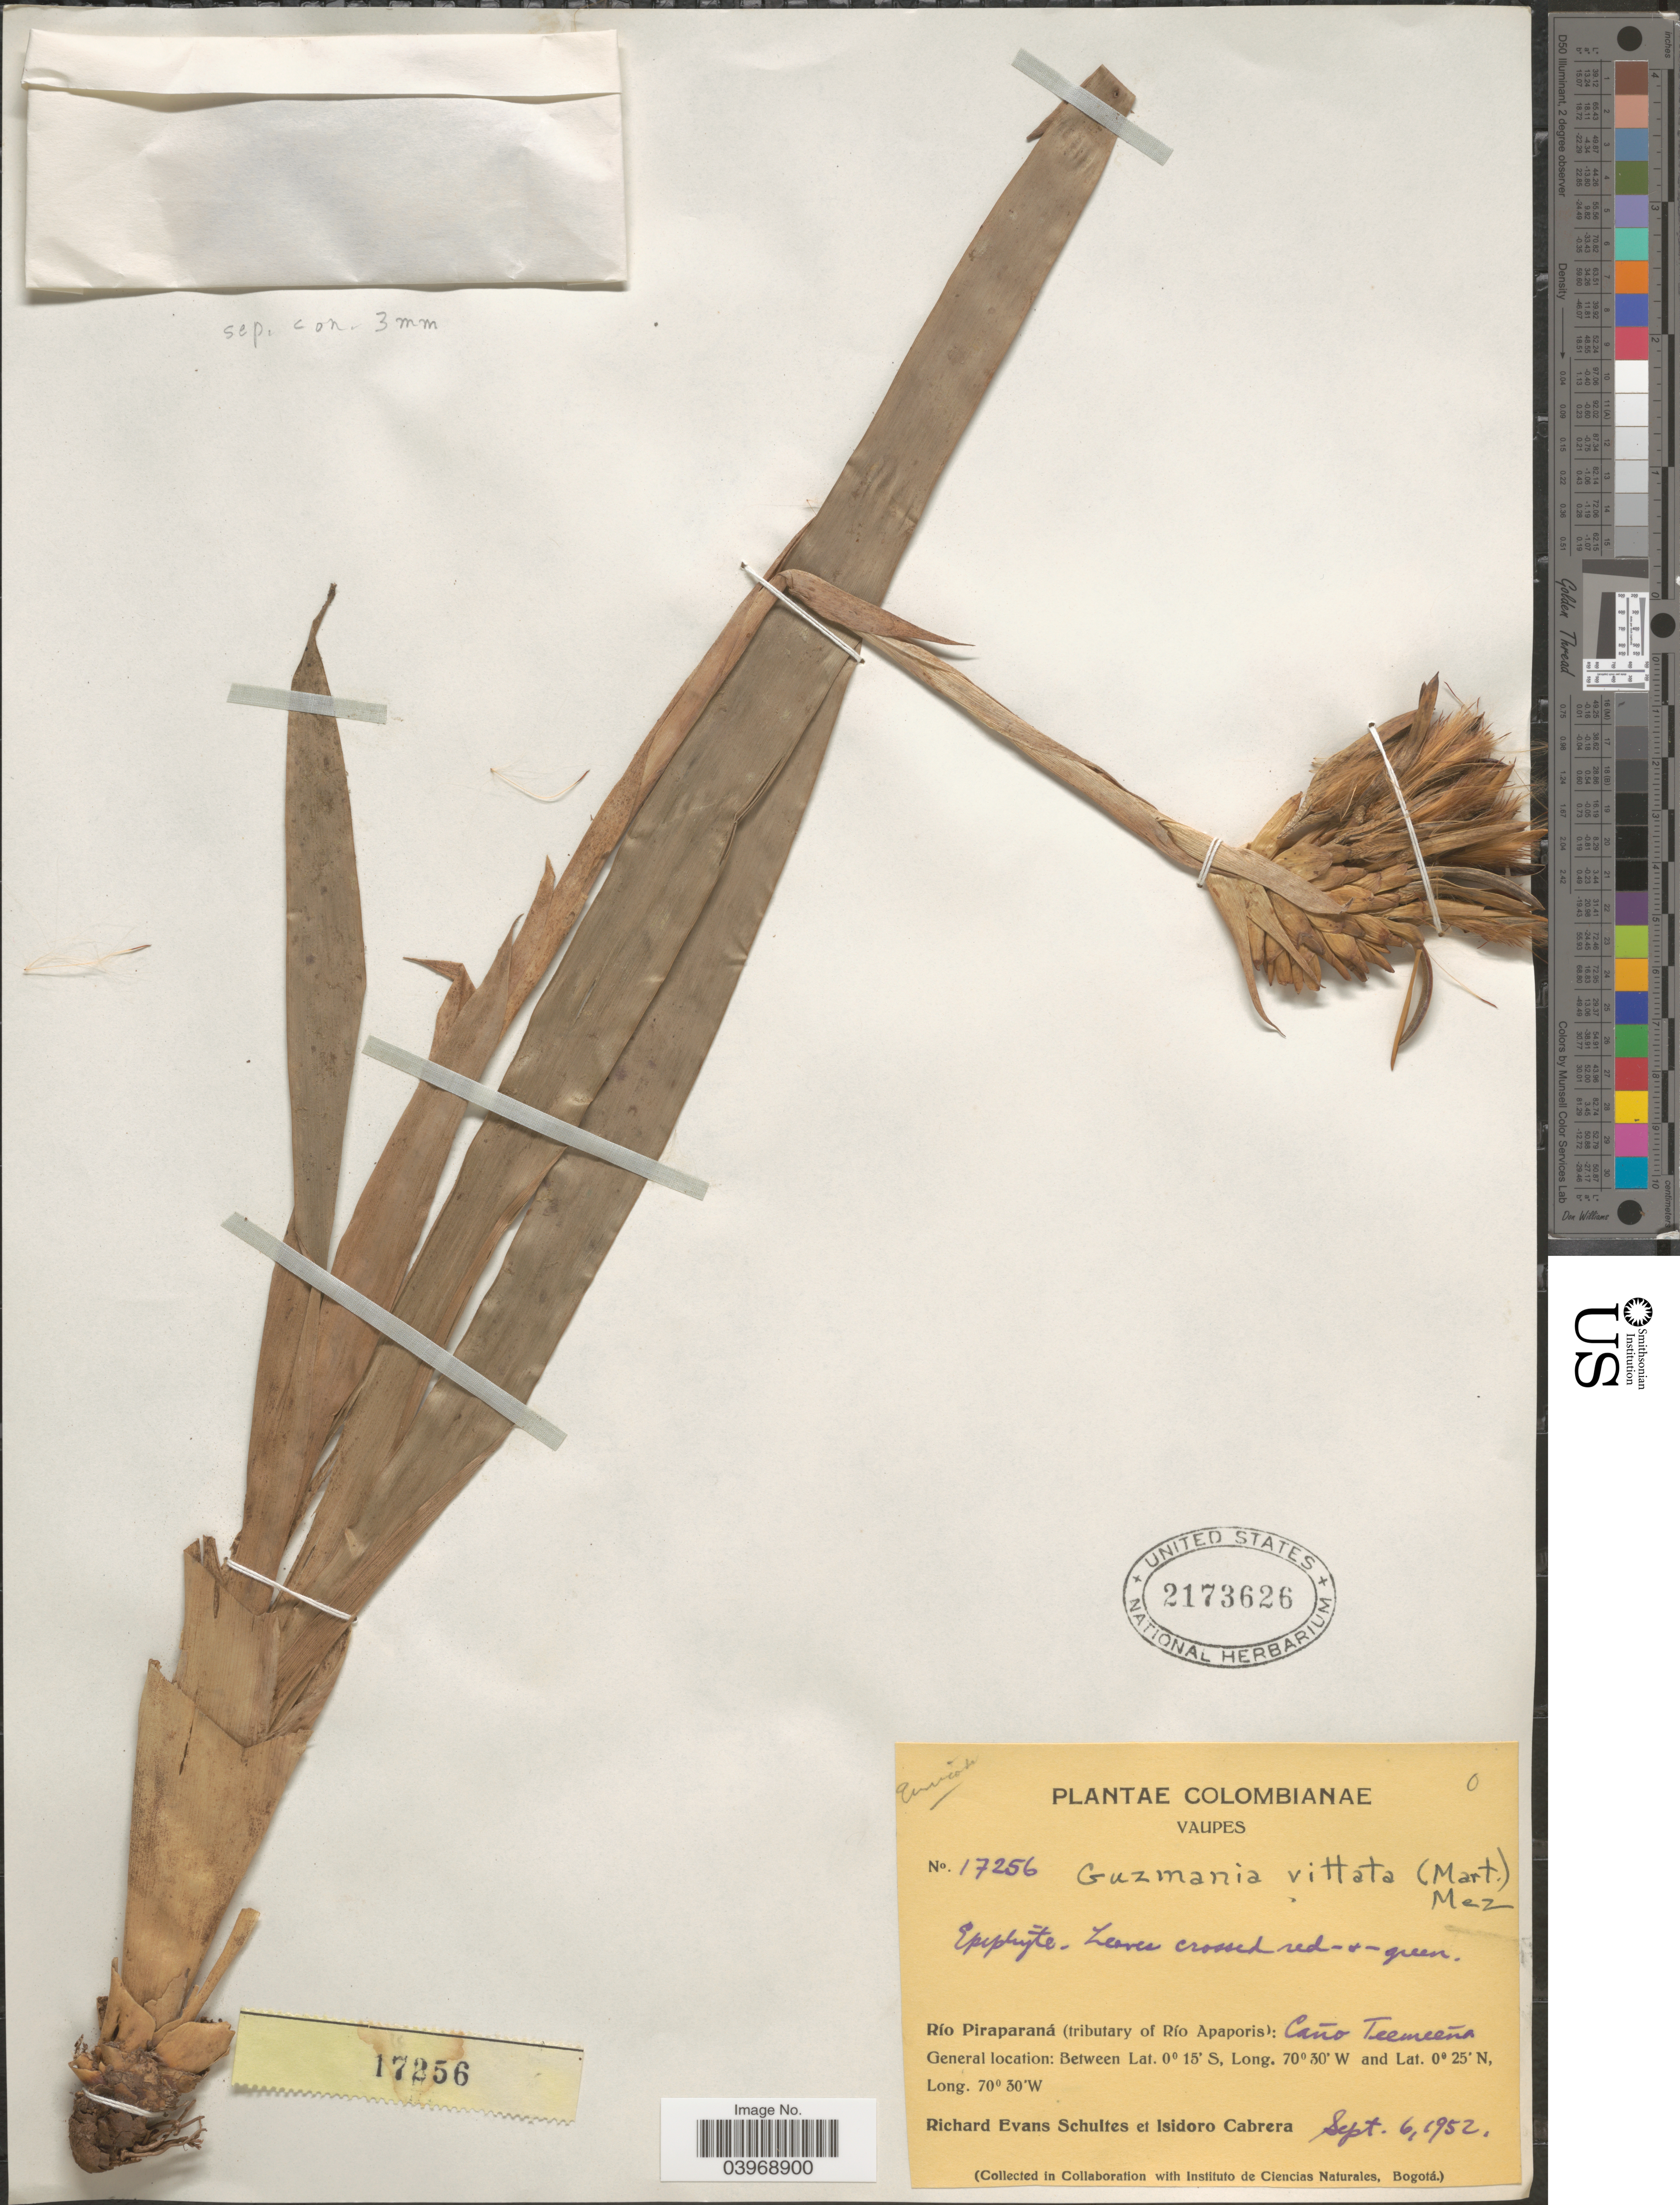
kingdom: Plantae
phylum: Tracheophyta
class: Liliopsida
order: Poales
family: Bromeliaceae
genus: Guzmania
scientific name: Guzmania vittata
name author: (Mart. ex Schult. f.) Mez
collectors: R. E. Schultes & I. Cabrera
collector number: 17256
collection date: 1952-09-06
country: Colombia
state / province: Vaupés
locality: Río Piraparaná (tributary of Río Apaporis): Caño Teemeeña.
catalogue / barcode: US 2173626